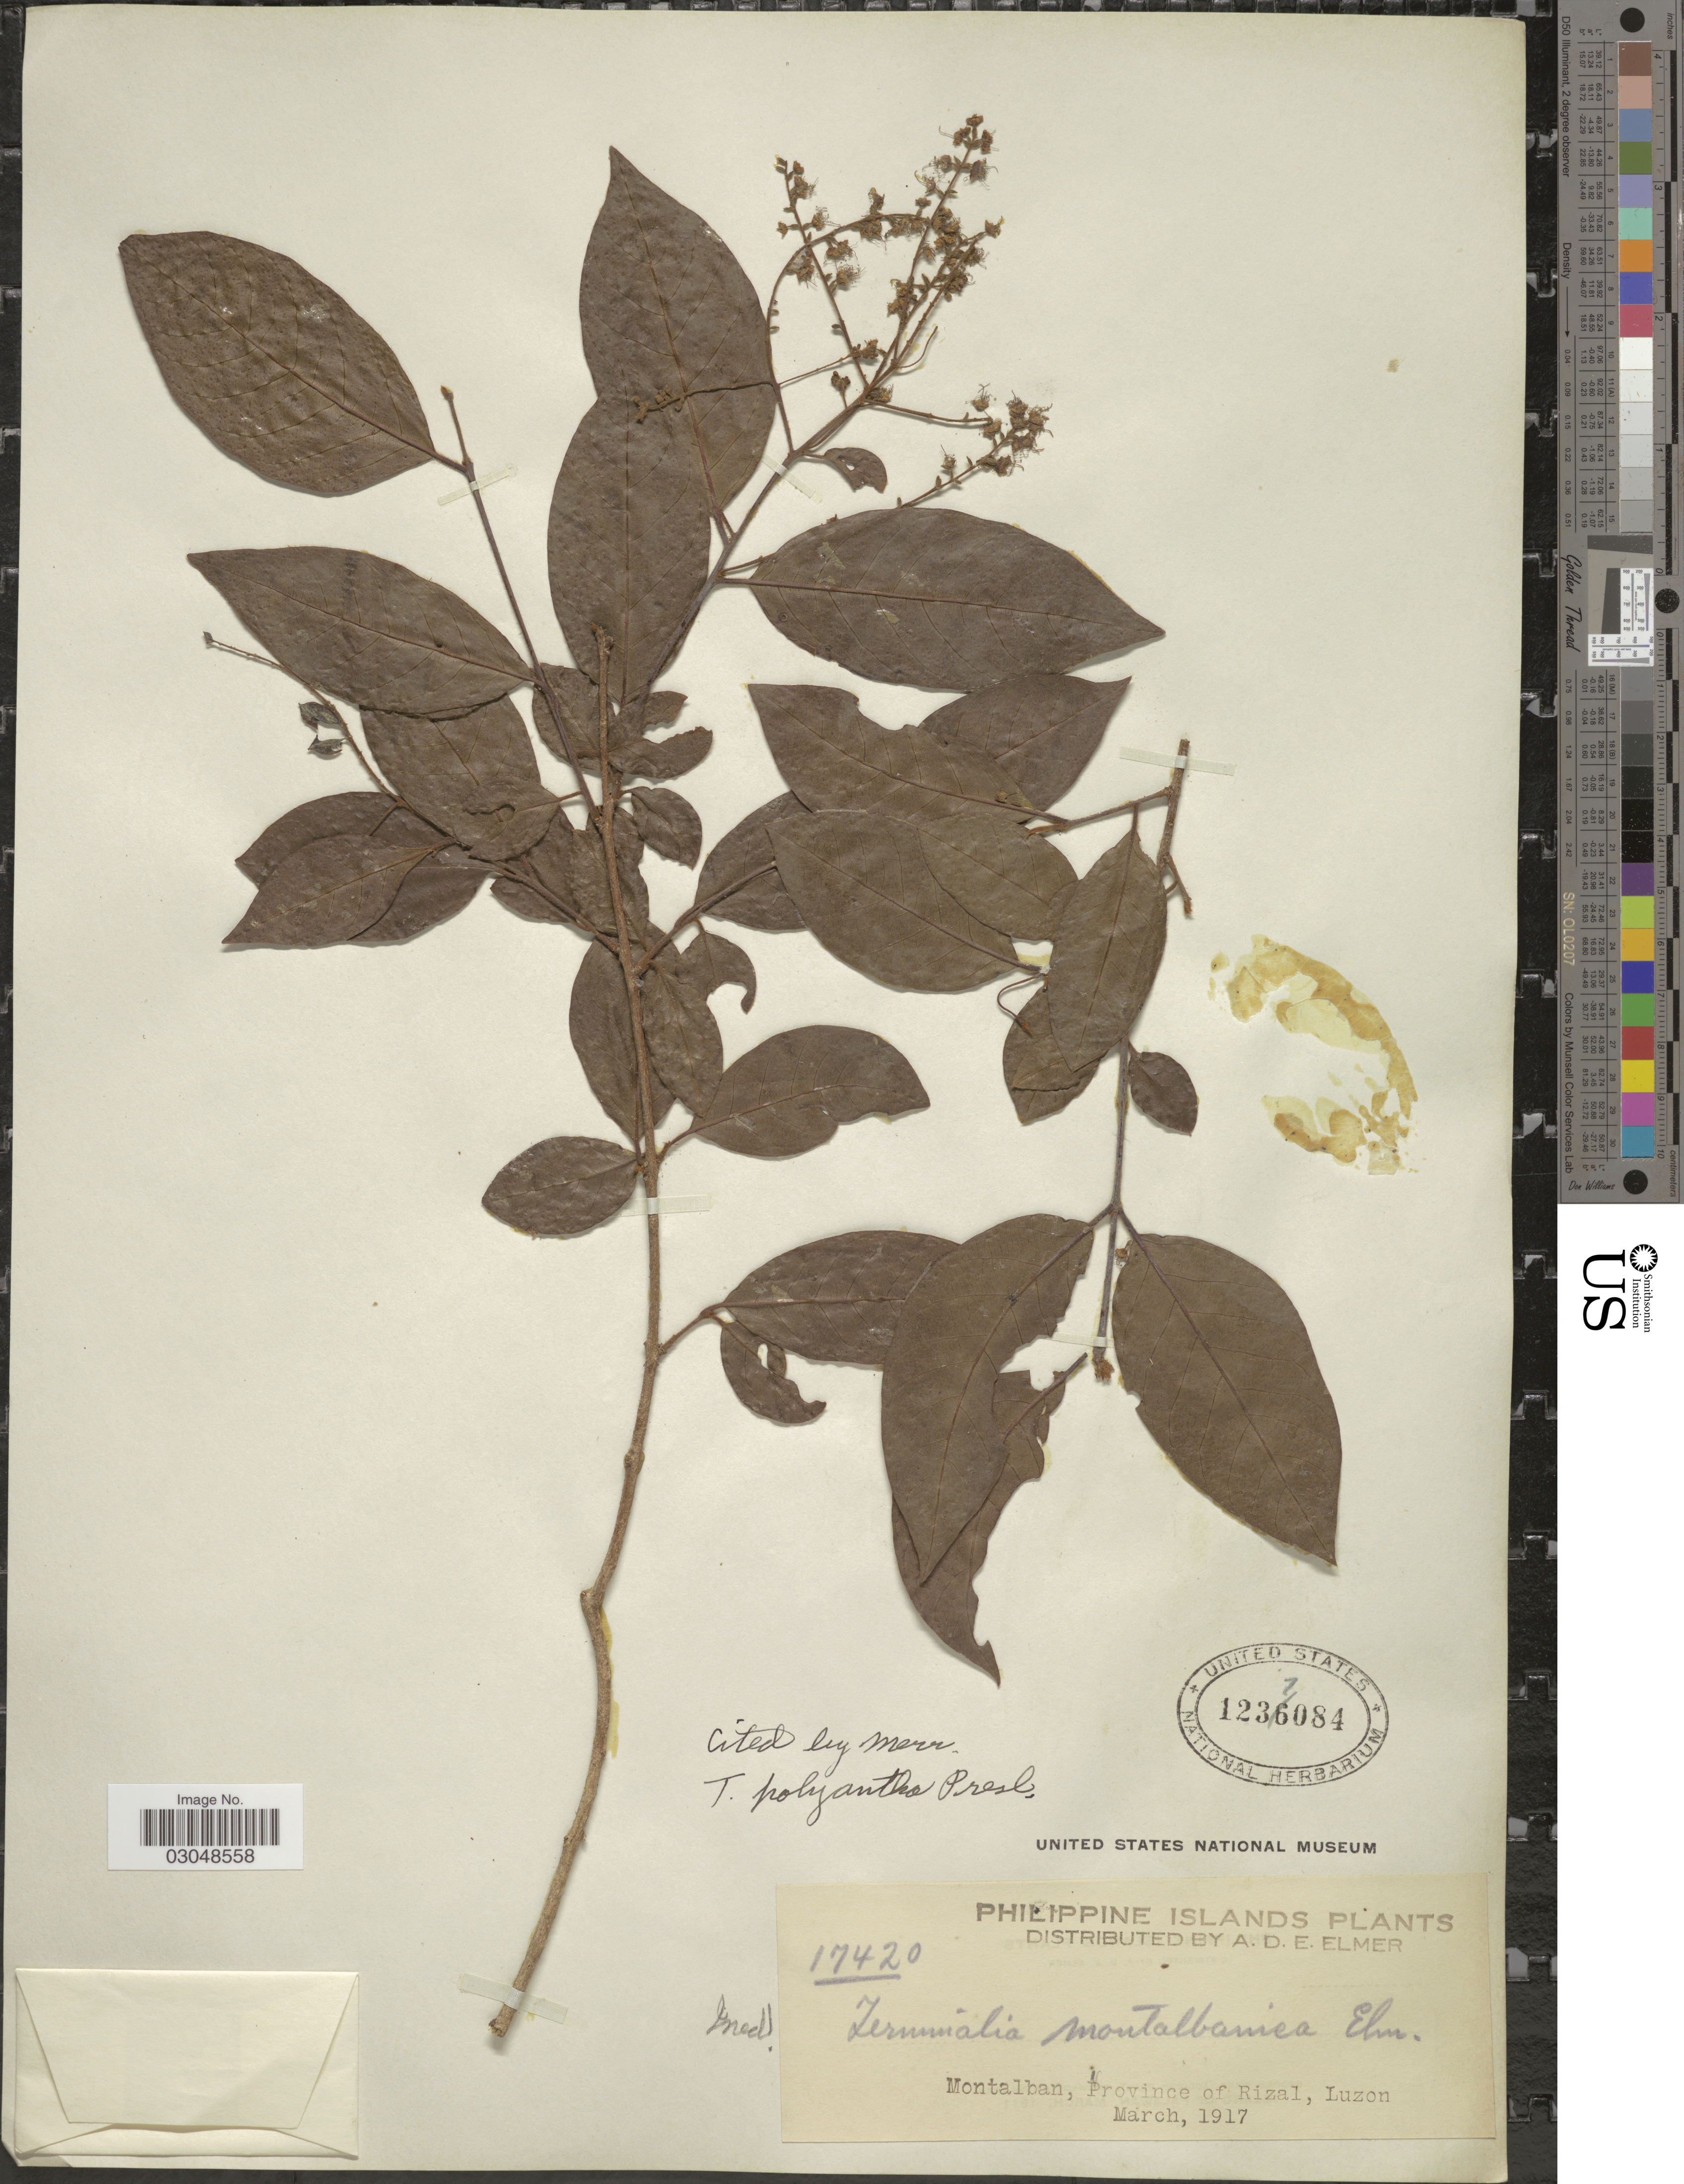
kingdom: Plantae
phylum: Tracheophyta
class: Magnoliopsida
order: Myrtales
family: Combretaceae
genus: Terminalia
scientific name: Terminalia polyantha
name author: C. Presl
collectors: A. D. E. Elmer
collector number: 17420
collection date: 1917-03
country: Philippines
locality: Philippine Islands, Montalban, Province of Rizal, Luzon.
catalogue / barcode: US 1237084